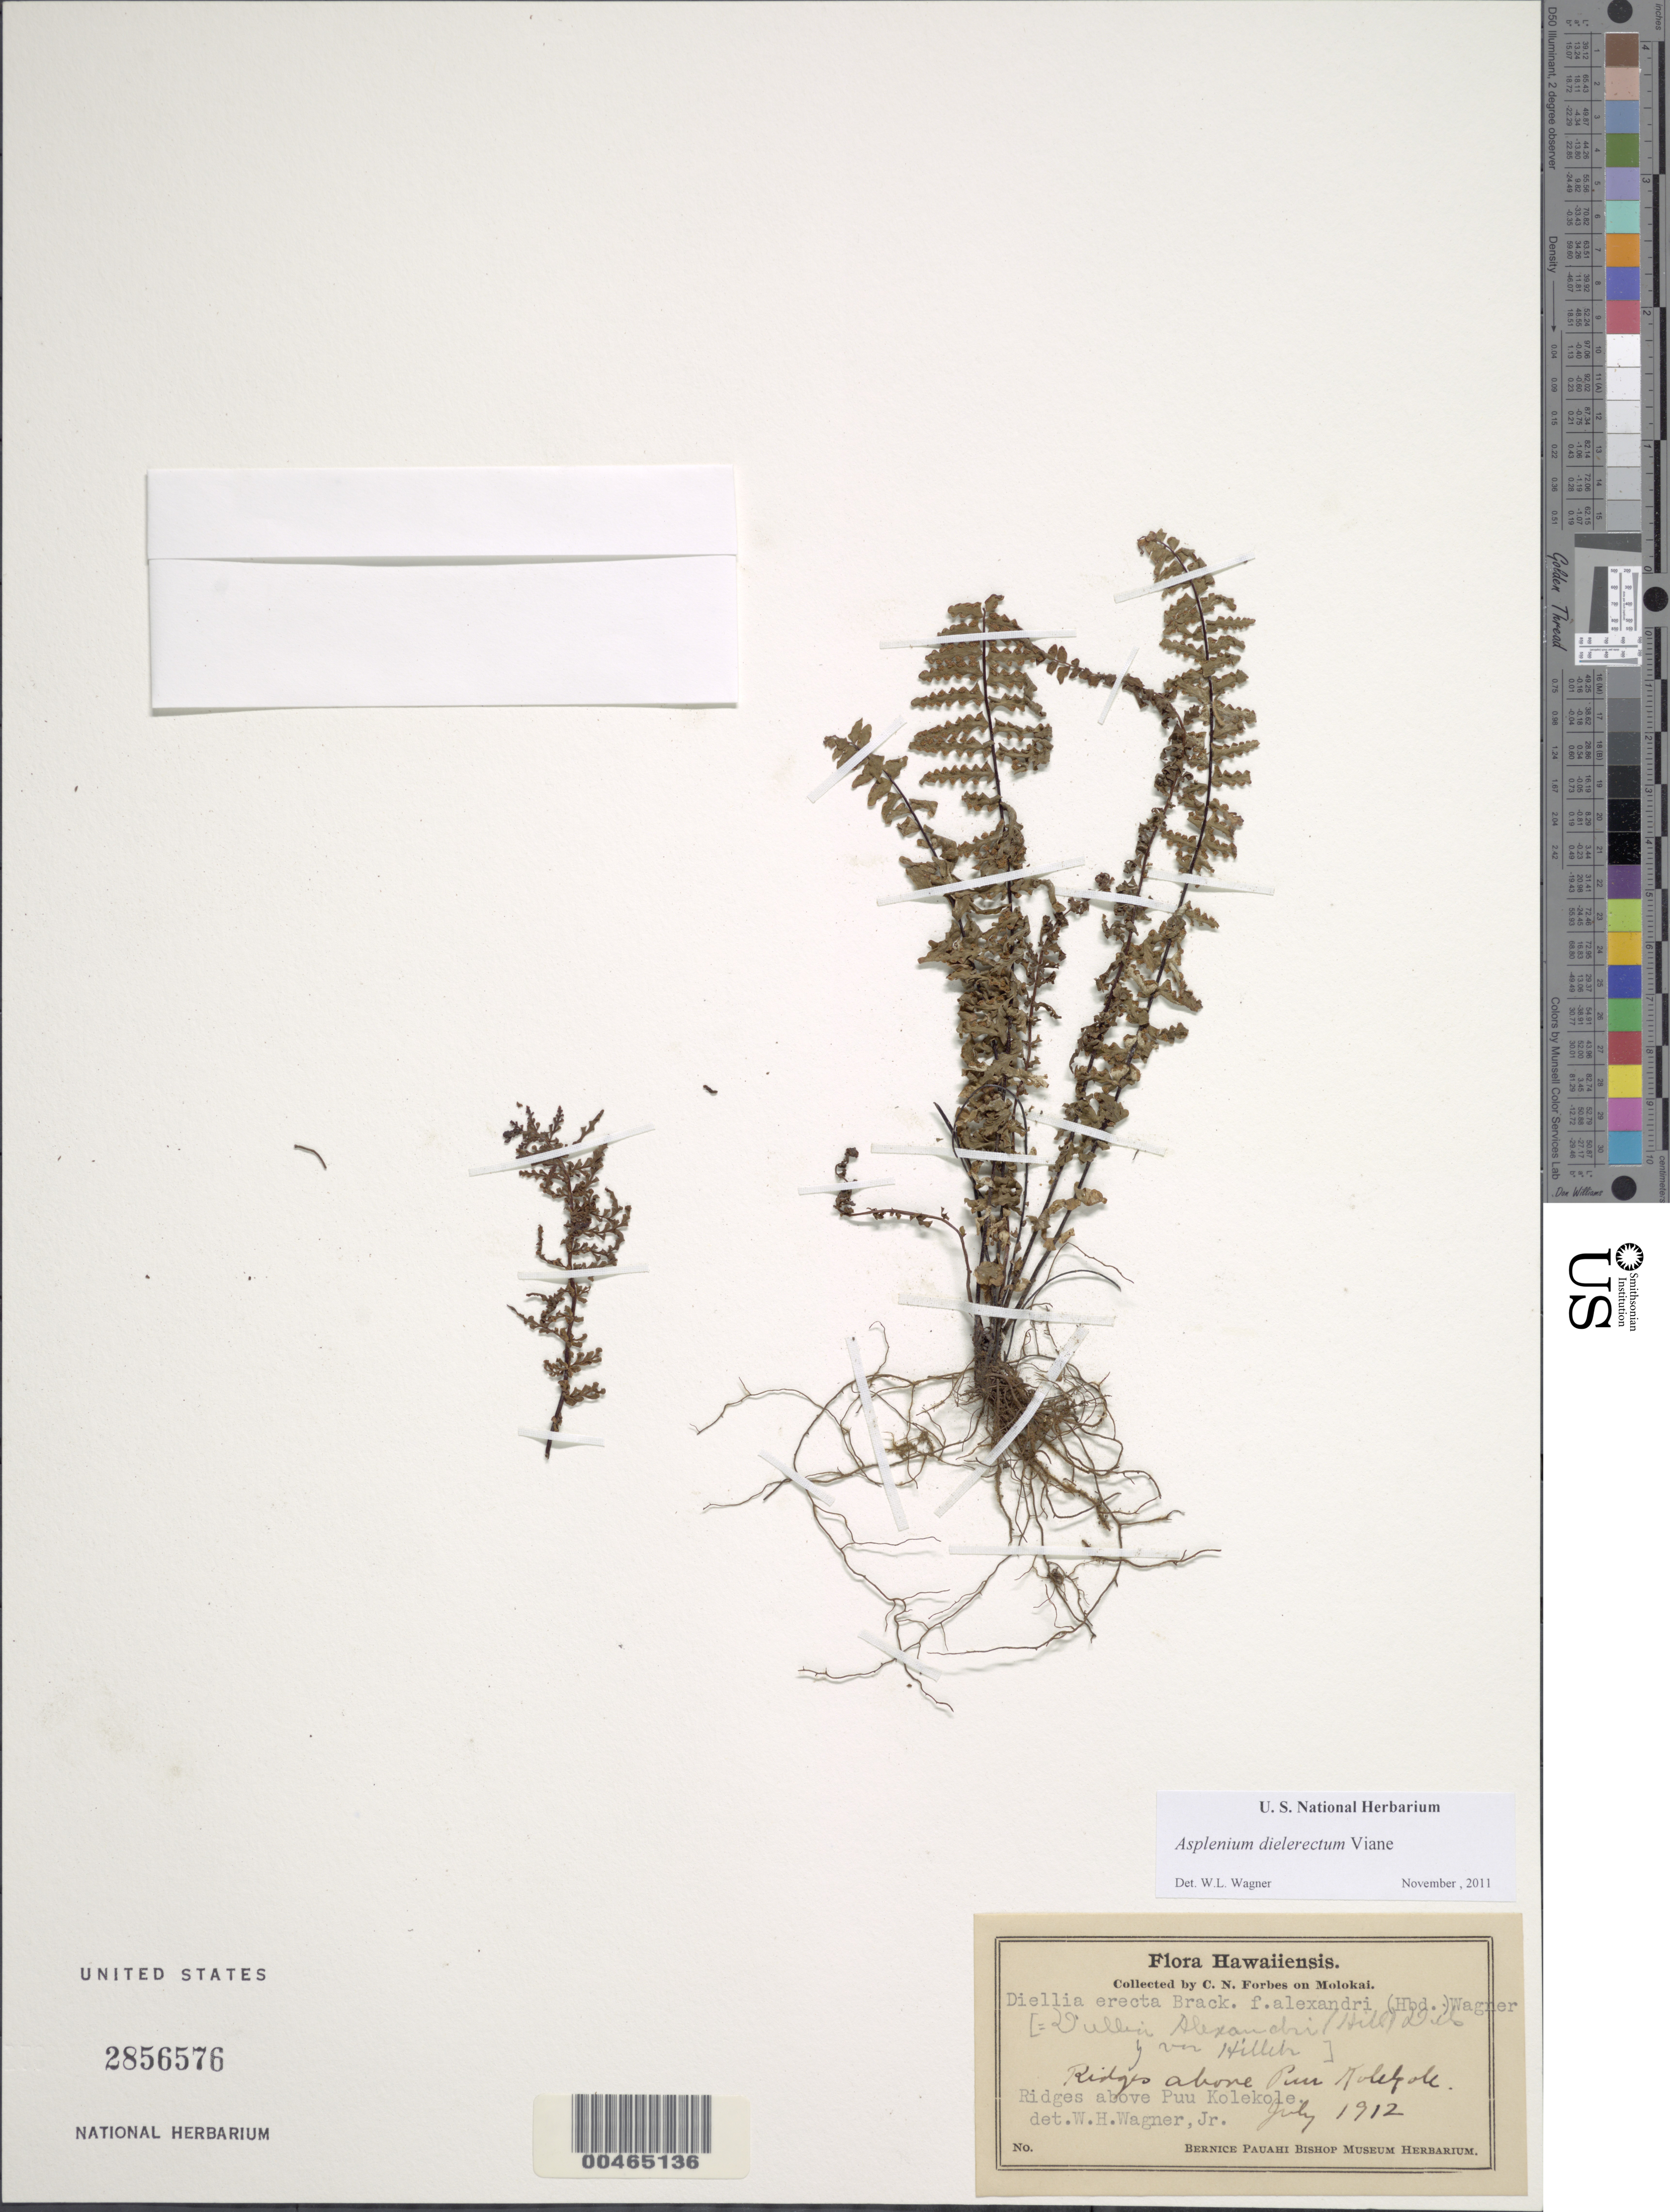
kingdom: Plantae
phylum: Tracheophyta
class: Polypodiopsida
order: Polypodiales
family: Aspleniaceae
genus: Asplenium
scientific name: Asplenium dielerectum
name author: Viane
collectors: C. N. Forbes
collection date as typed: Jul 1912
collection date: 1912-07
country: United States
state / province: Hawaii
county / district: Maui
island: Moloka'i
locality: Ridges above Puu Kolekole, Molokai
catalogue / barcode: US 2856576